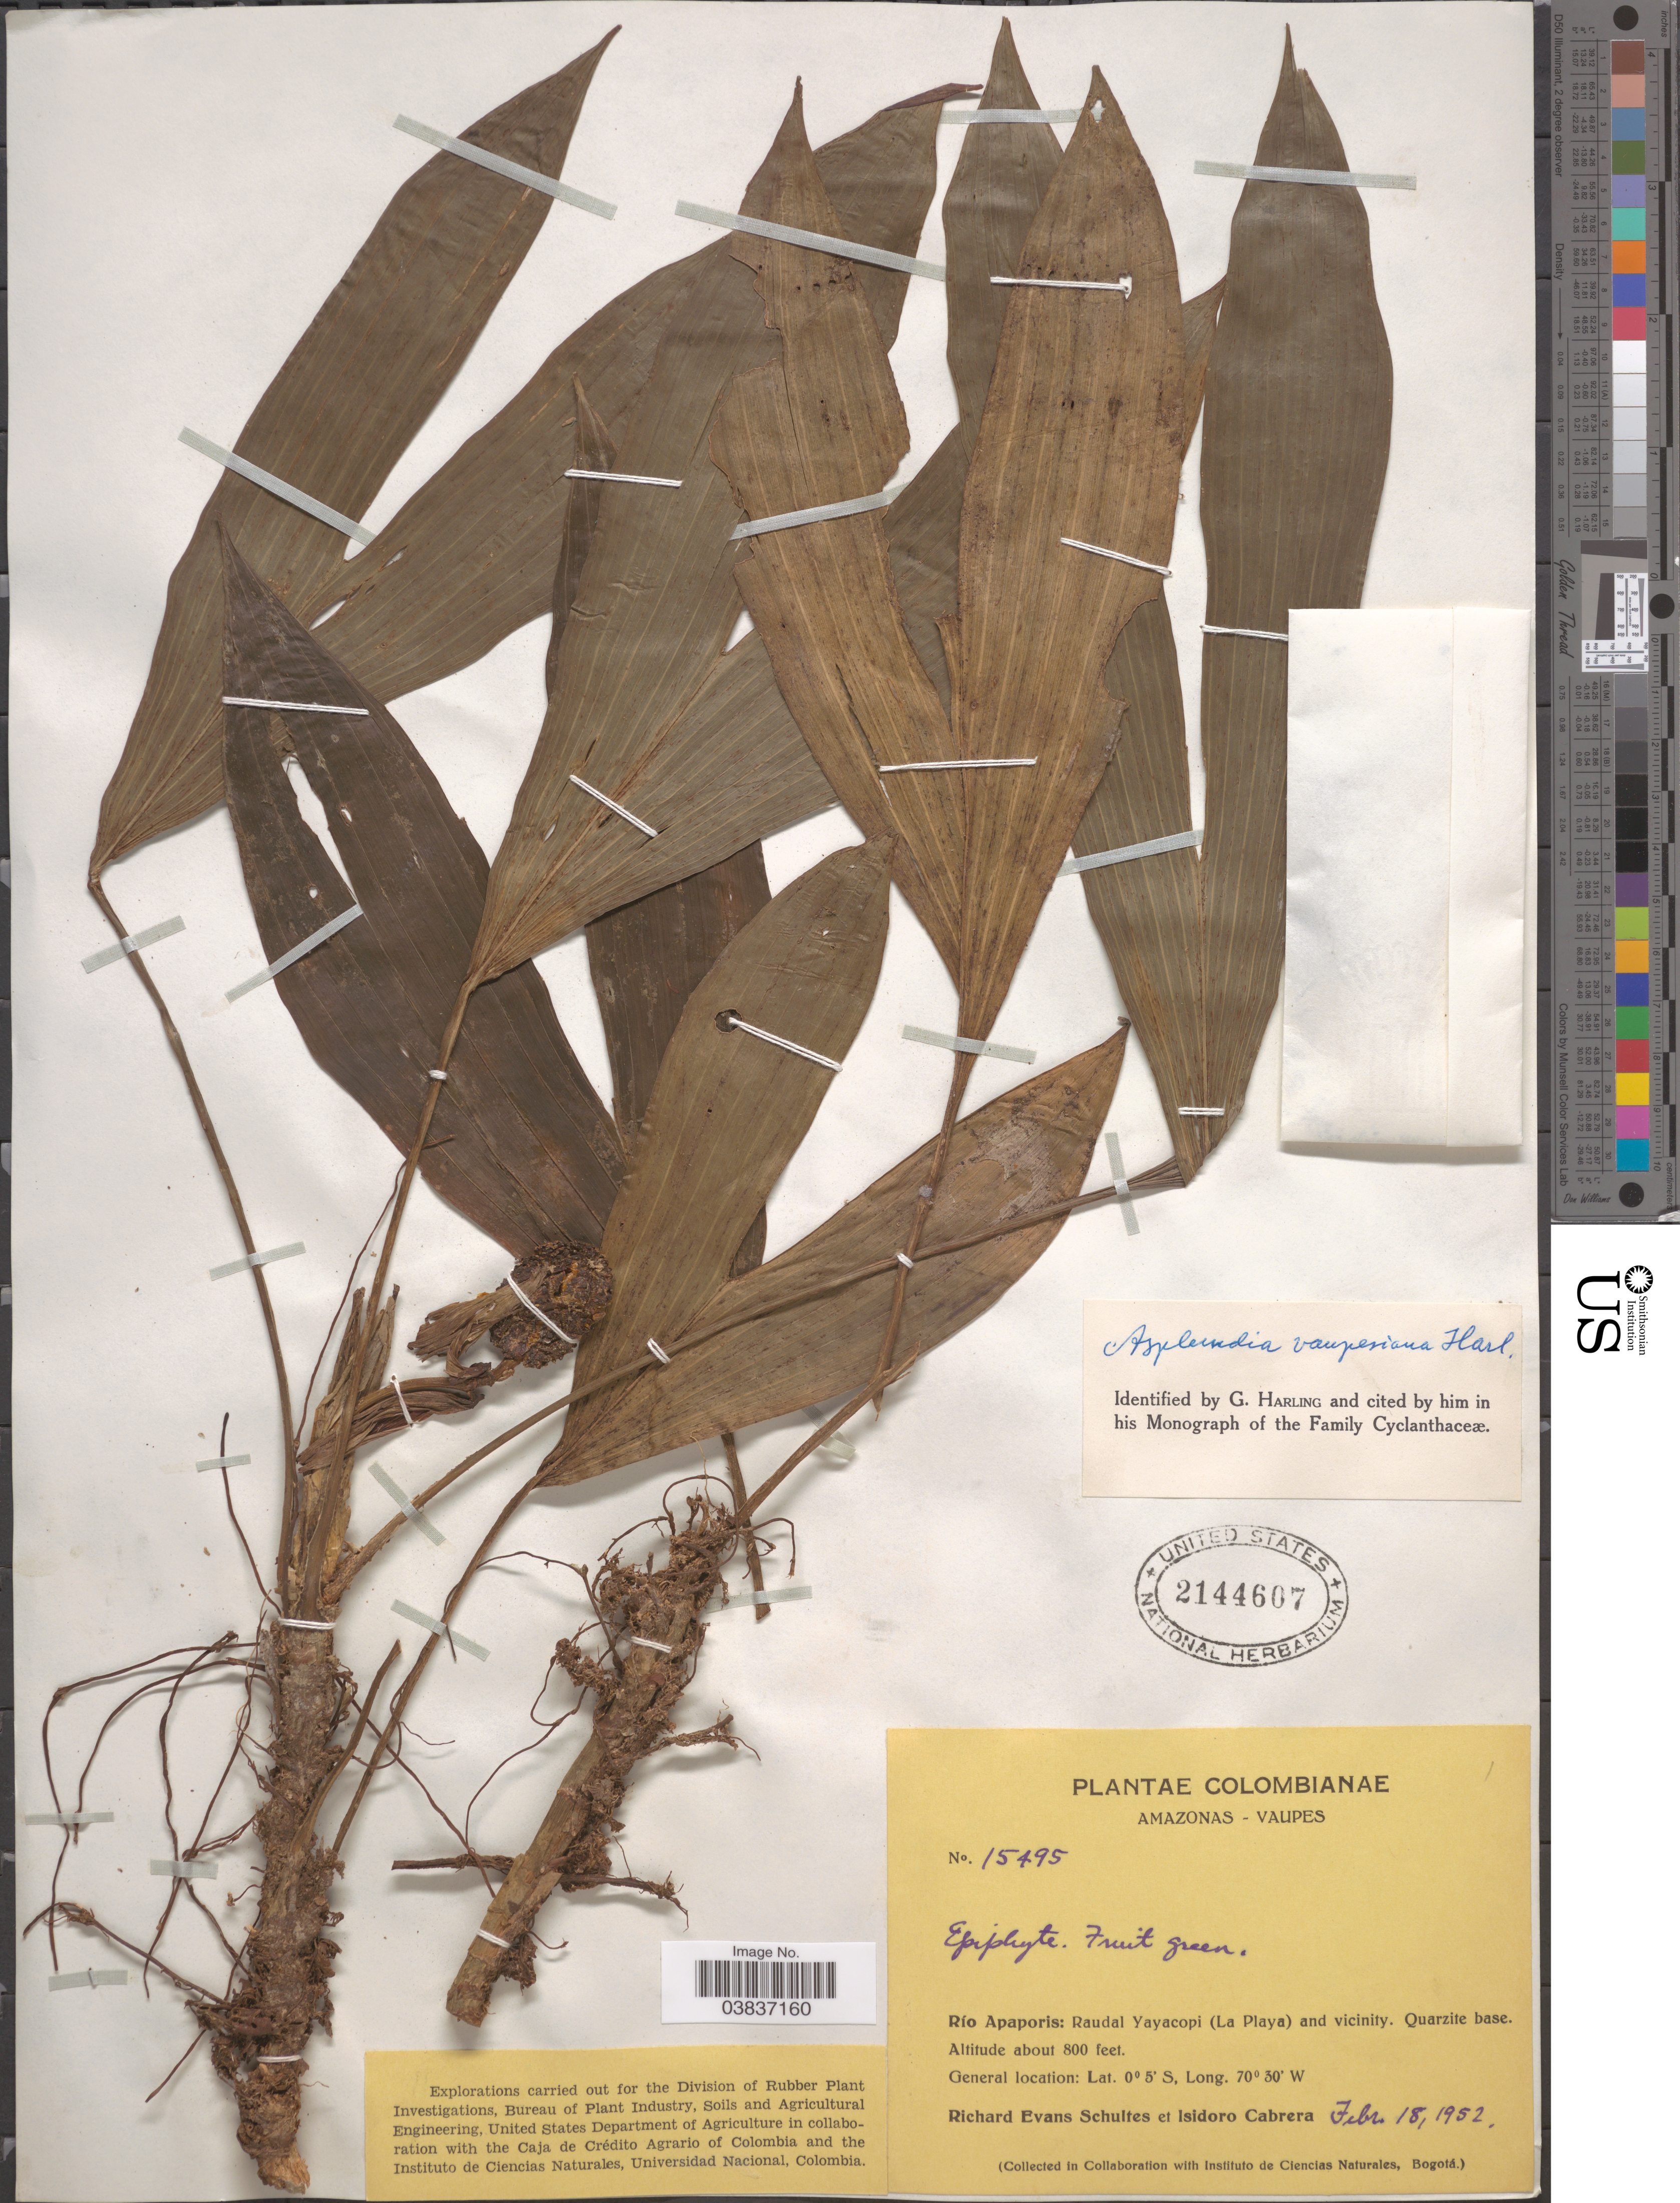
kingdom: Plantae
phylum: Tracheophyta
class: Liliopsida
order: Pandanales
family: Cyclanthaceae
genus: Asplundia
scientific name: Asplundia vaupesiana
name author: Harling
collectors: R. E. Schultes & I. Cabrera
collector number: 15495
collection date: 1952-02-18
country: Colombia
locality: Amazonas - Vaupes. Río Apaporis: Raudal Yayacopi (La Playa) and vicinity. Quarzite base.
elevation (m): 244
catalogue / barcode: US 2144607